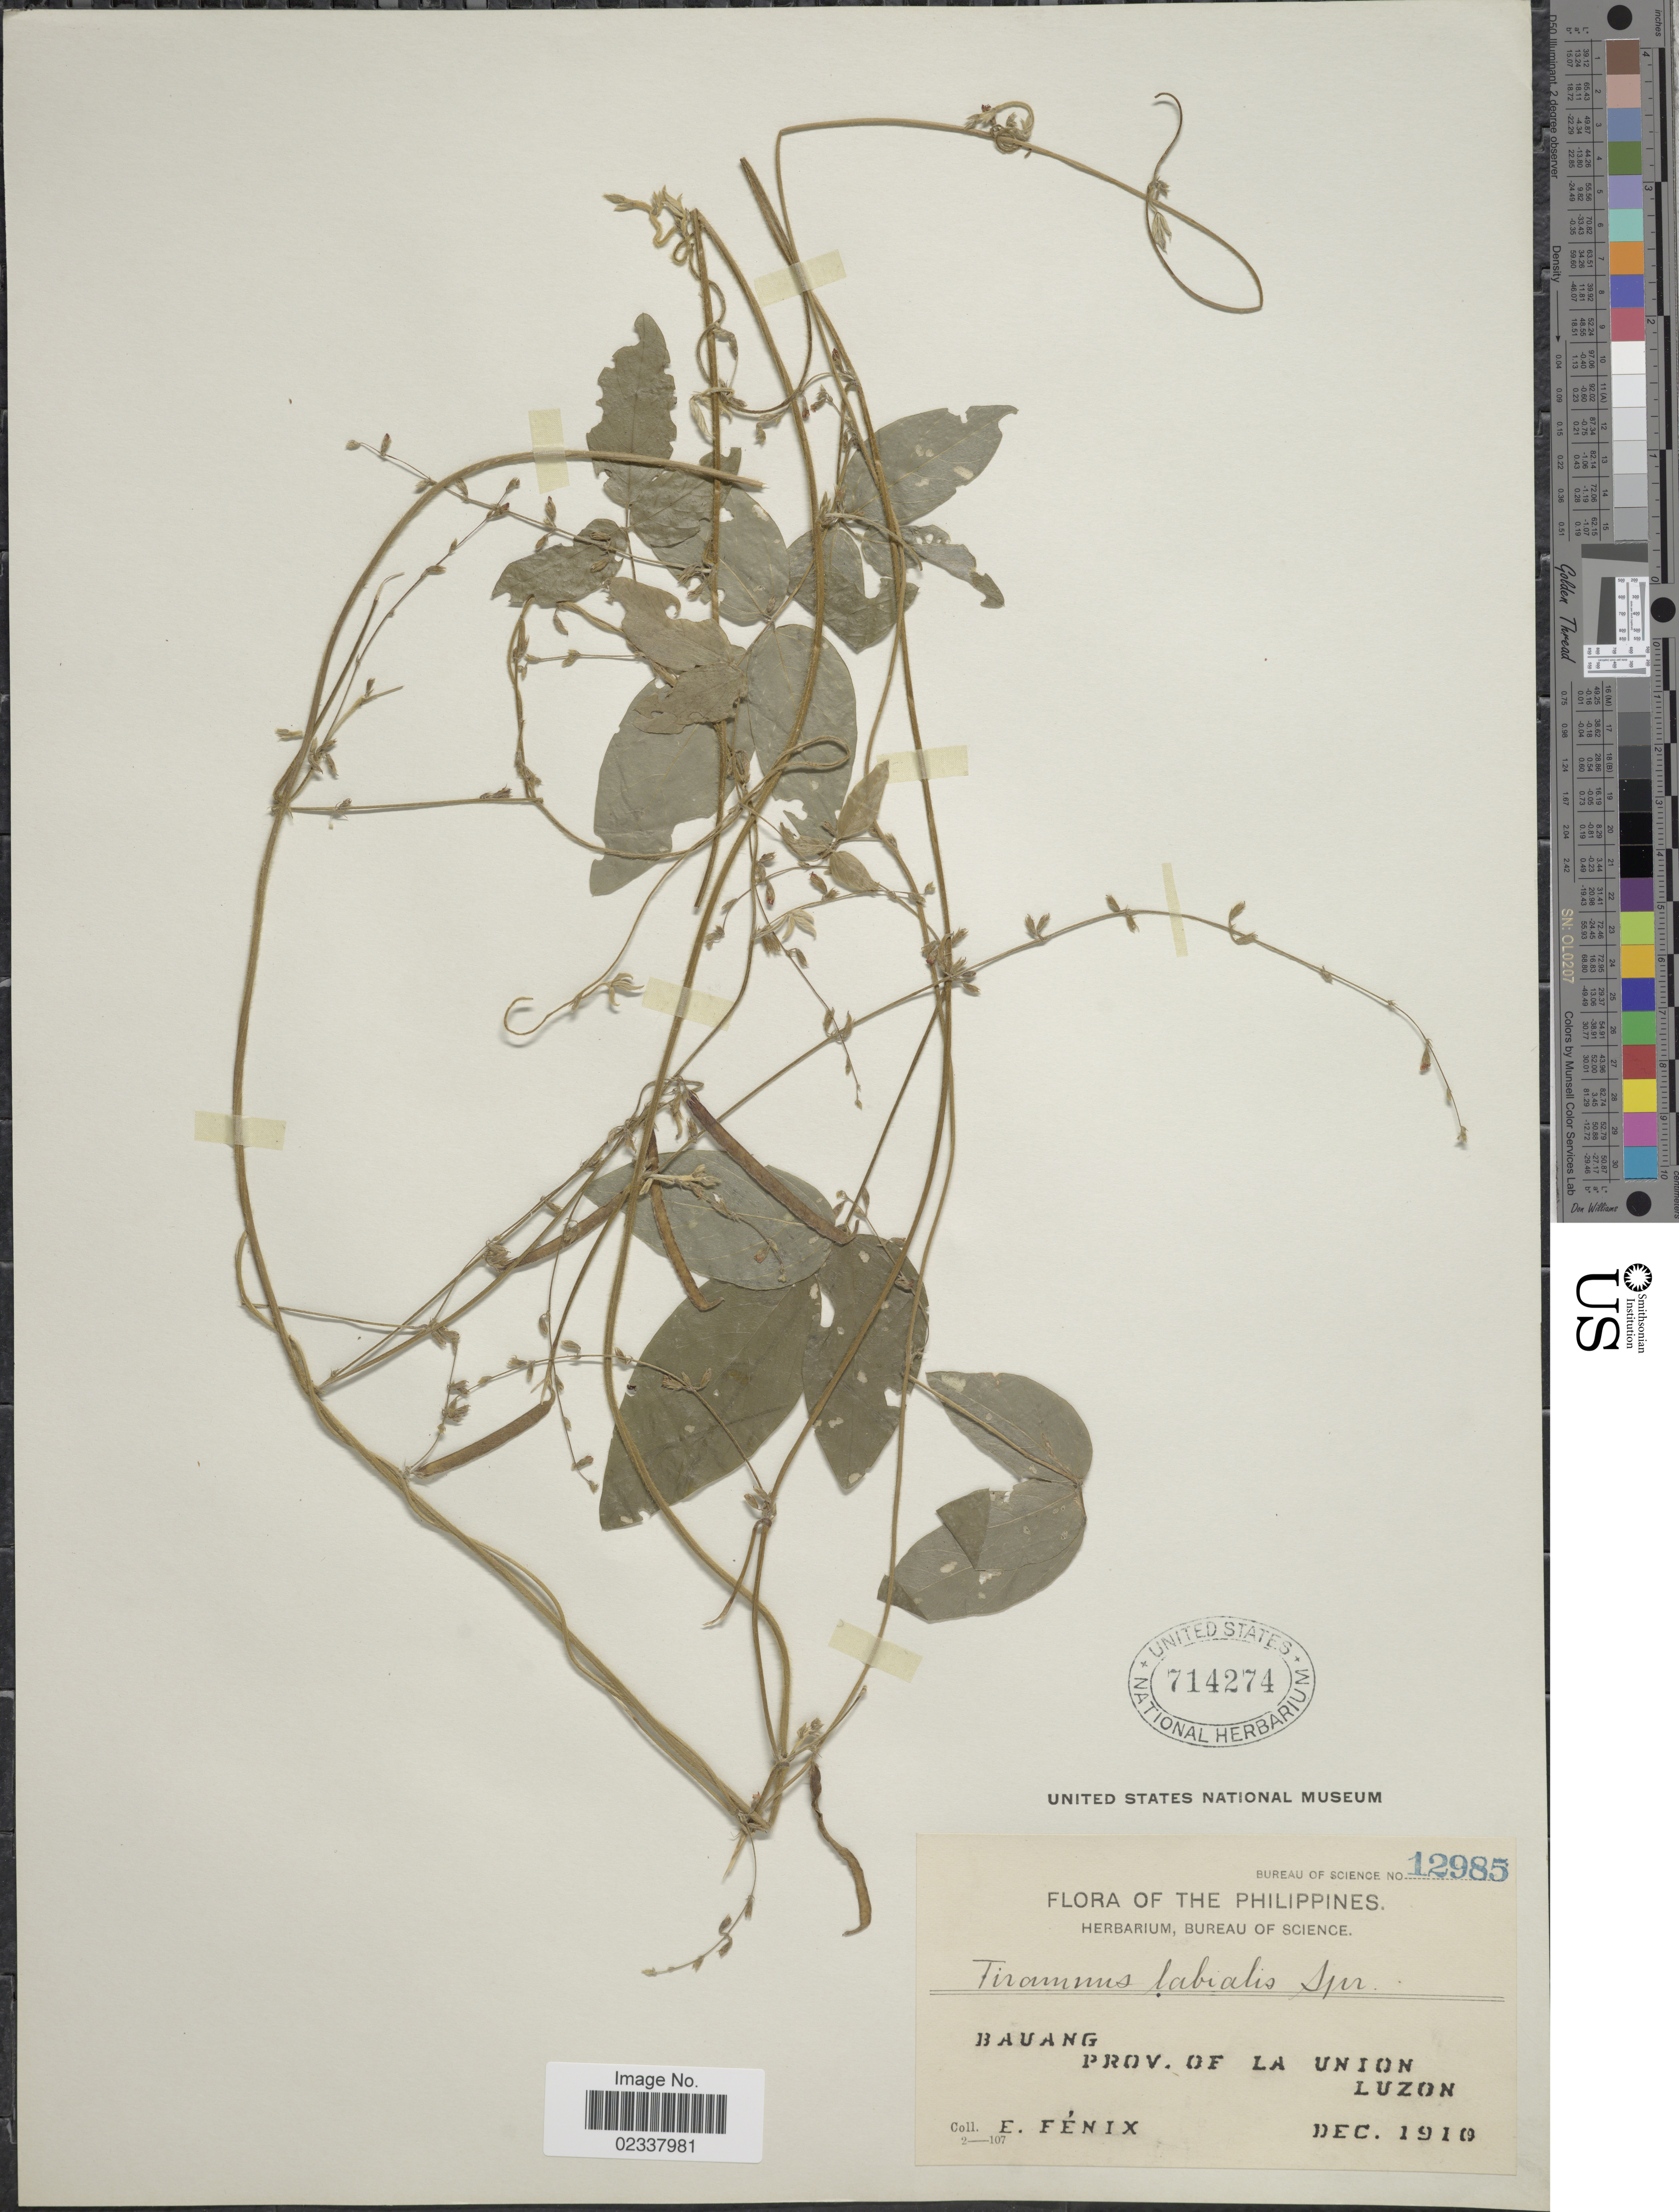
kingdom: Plantae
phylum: Tracheophyta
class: Magnoliopsida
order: Fabales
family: Fabaceae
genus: Teramnus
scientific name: Teramnus labialis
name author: (L. f.) Spreng.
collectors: E. Fénix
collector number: Bureau of Science 12985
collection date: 1910-12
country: Philippines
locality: Bauang, Prov. of La Union, Luzon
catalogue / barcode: US 714274